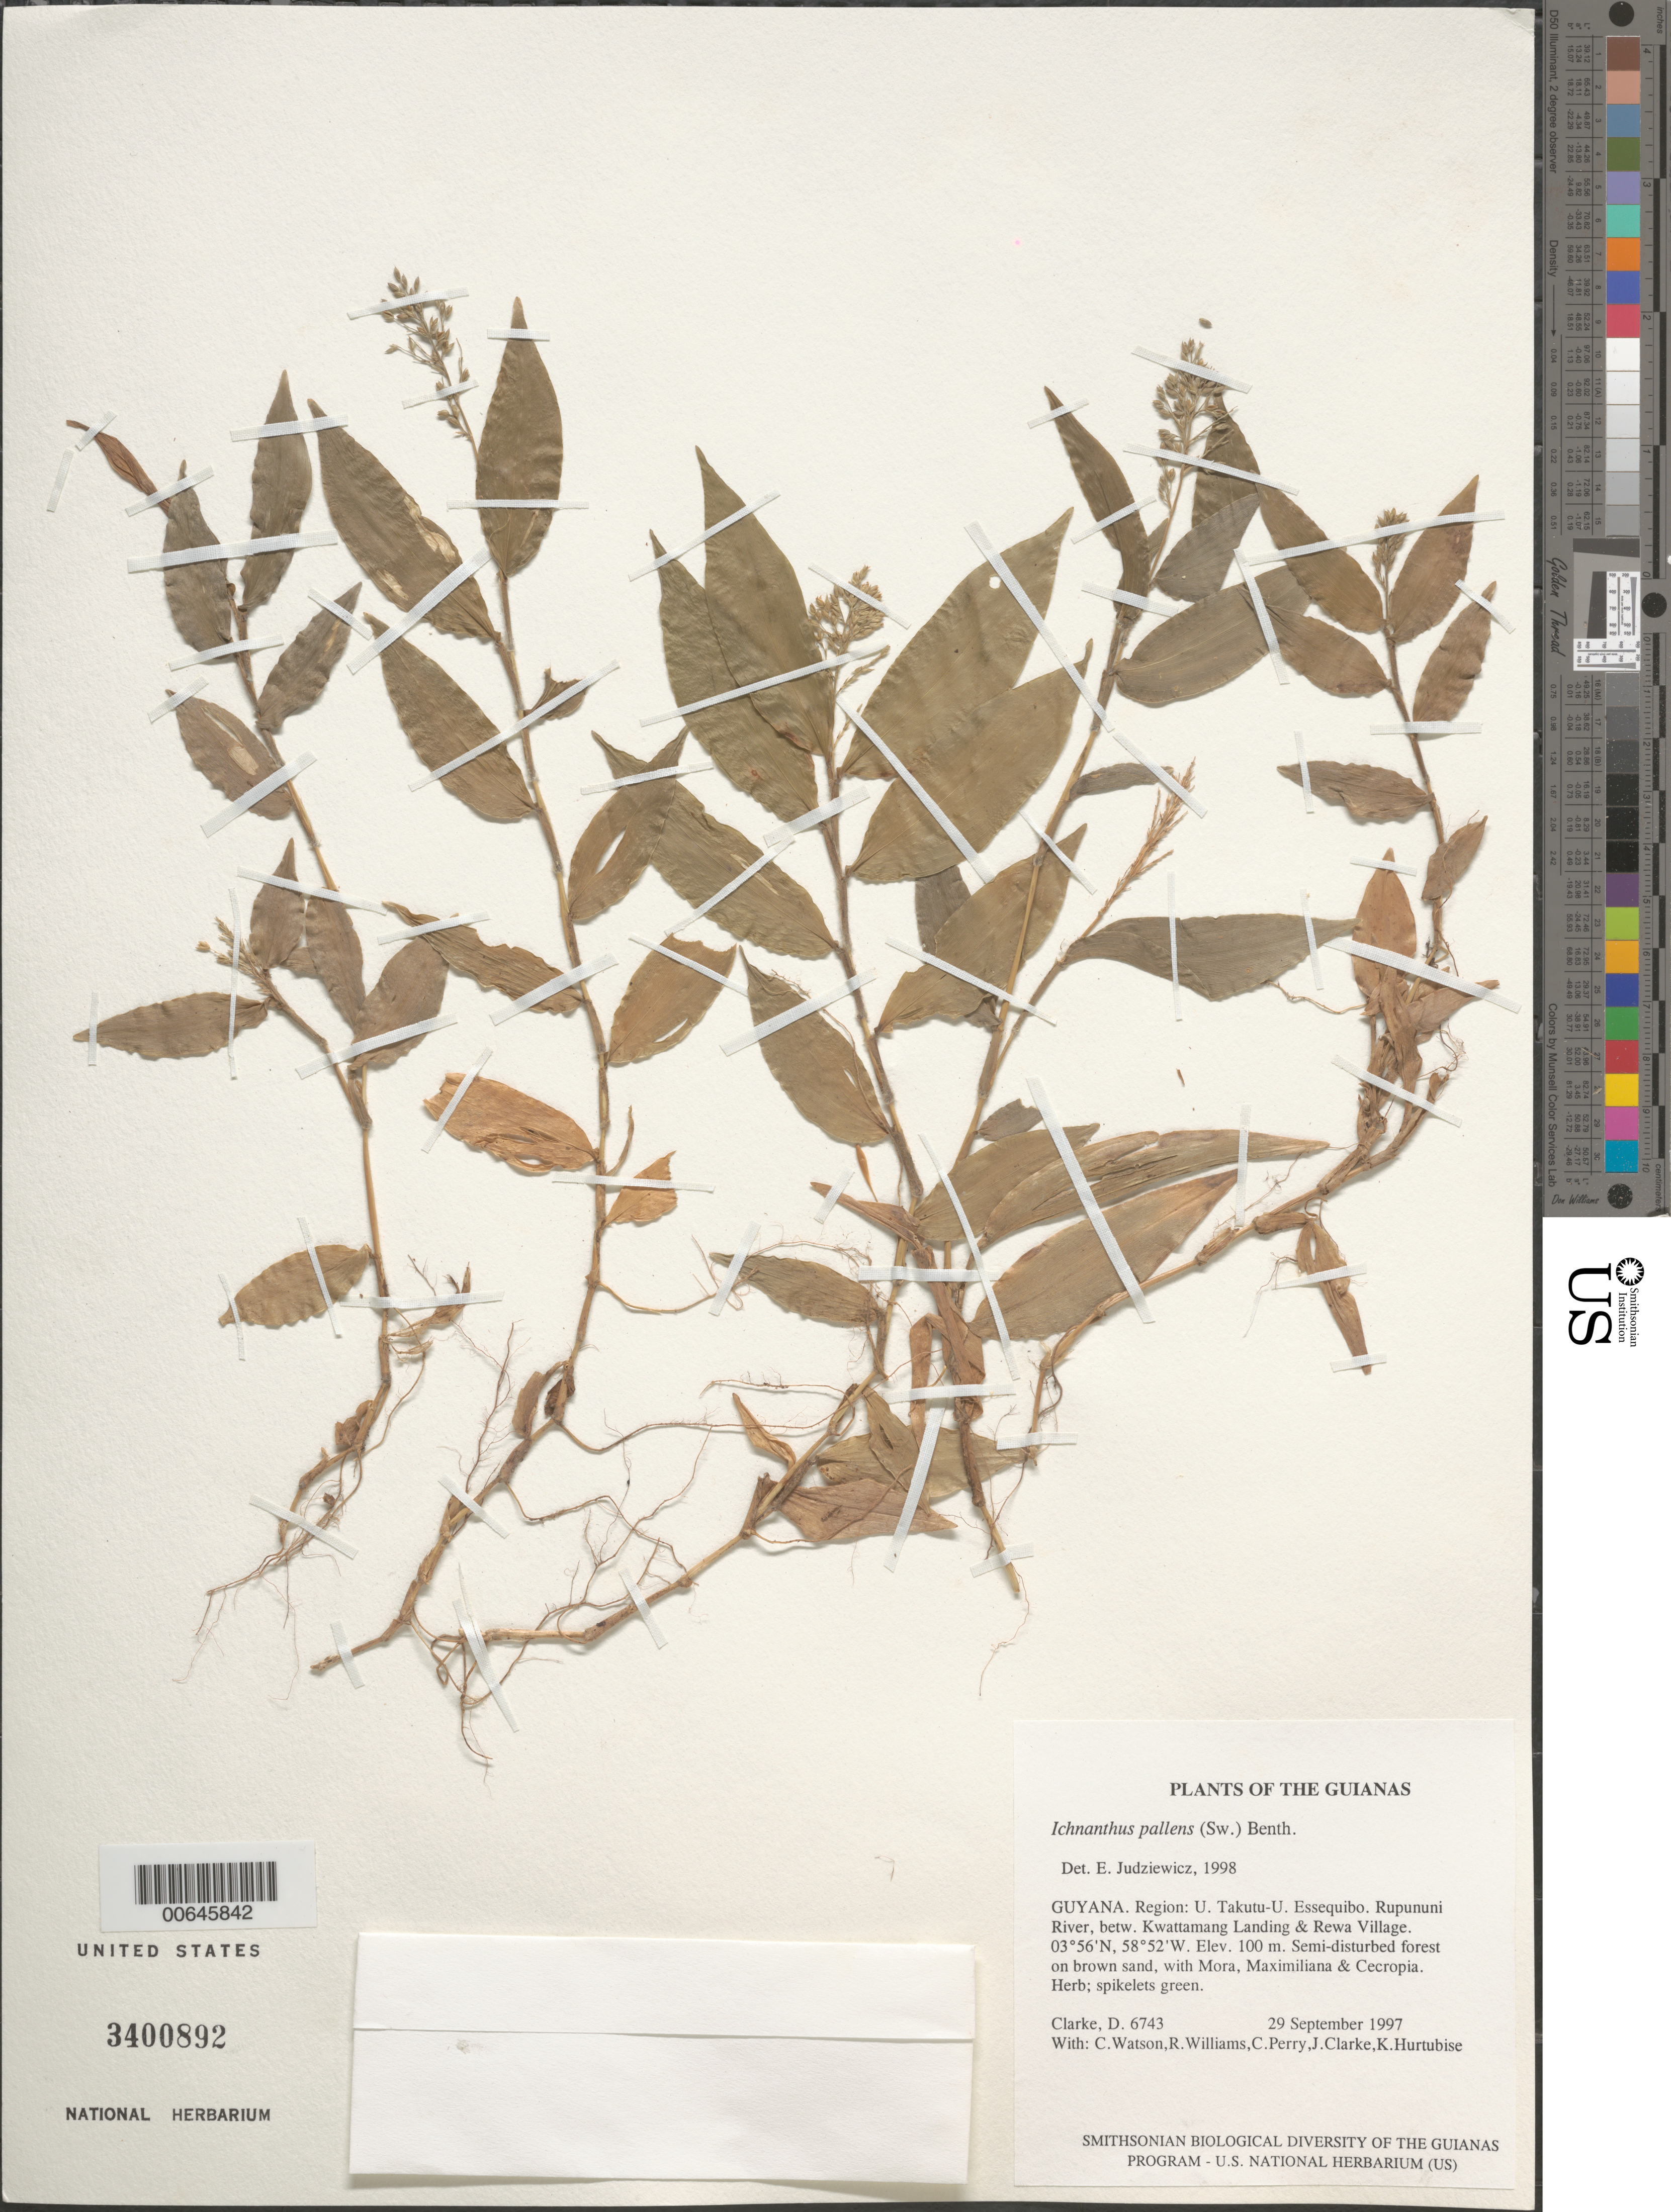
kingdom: Plantae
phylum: Tracheophyta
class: Liliopsida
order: Poales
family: Poaceae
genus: Ichnanthus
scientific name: Ichnanthus pallens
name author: (Sw.) Munro ex Benth.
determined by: Judziewicz, E. J.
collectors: H. D. Clarke, C. Watson, R. Williams, C. Perry, J. Clarke & K. Hurtubise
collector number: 6743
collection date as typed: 29 September 1997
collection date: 1997-09-29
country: Guyana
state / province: U. Takutu-U. Essequibo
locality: Rupununi River, betw. Kwattamang Landing & Rewa Village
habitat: Semi-disturbed forest on brown sand, with Mora, Maximiliana & Cecropia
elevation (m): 100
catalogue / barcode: US 3400892